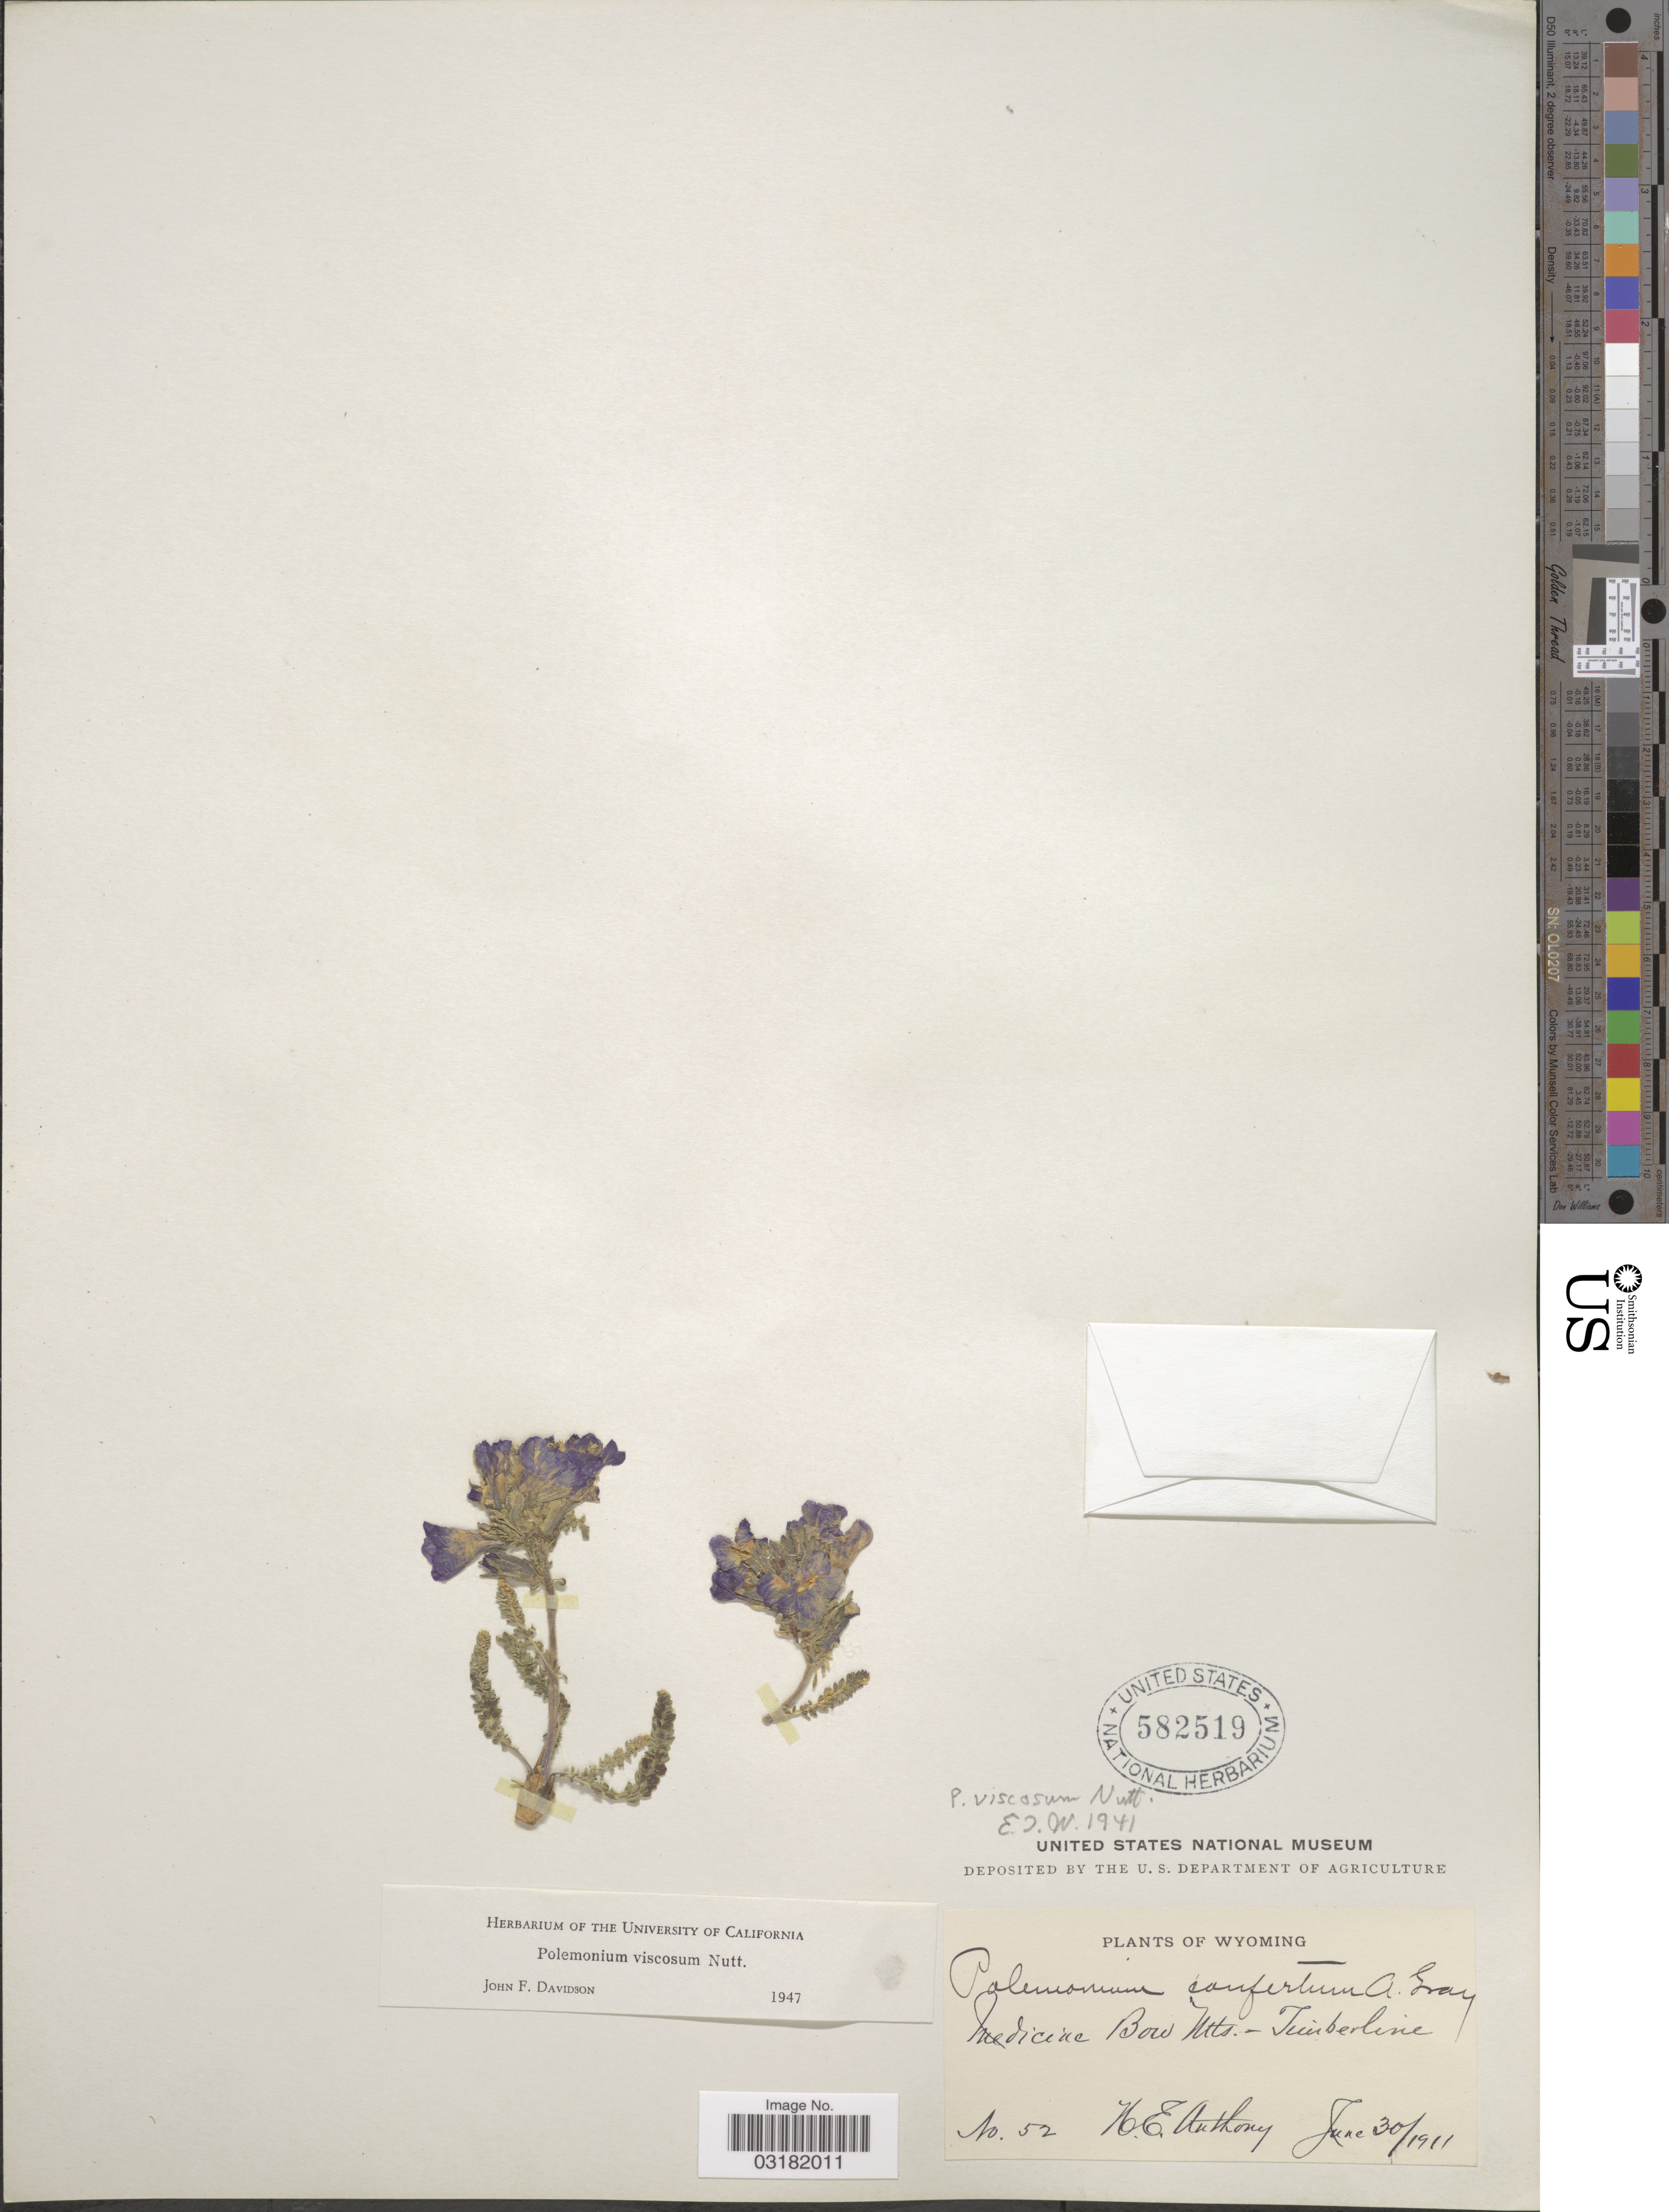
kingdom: Plantae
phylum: Tracheophyta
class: Magnoliopsida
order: Ericales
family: Polemoniaceae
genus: Polemonium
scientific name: Polemonium viscosum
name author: Nutt.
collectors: H. E. Anthony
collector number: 52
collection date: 1911-06-30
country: United States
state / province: Wyoming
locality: Medicine Bow Mts. - Timberline.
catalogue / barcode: US 582519